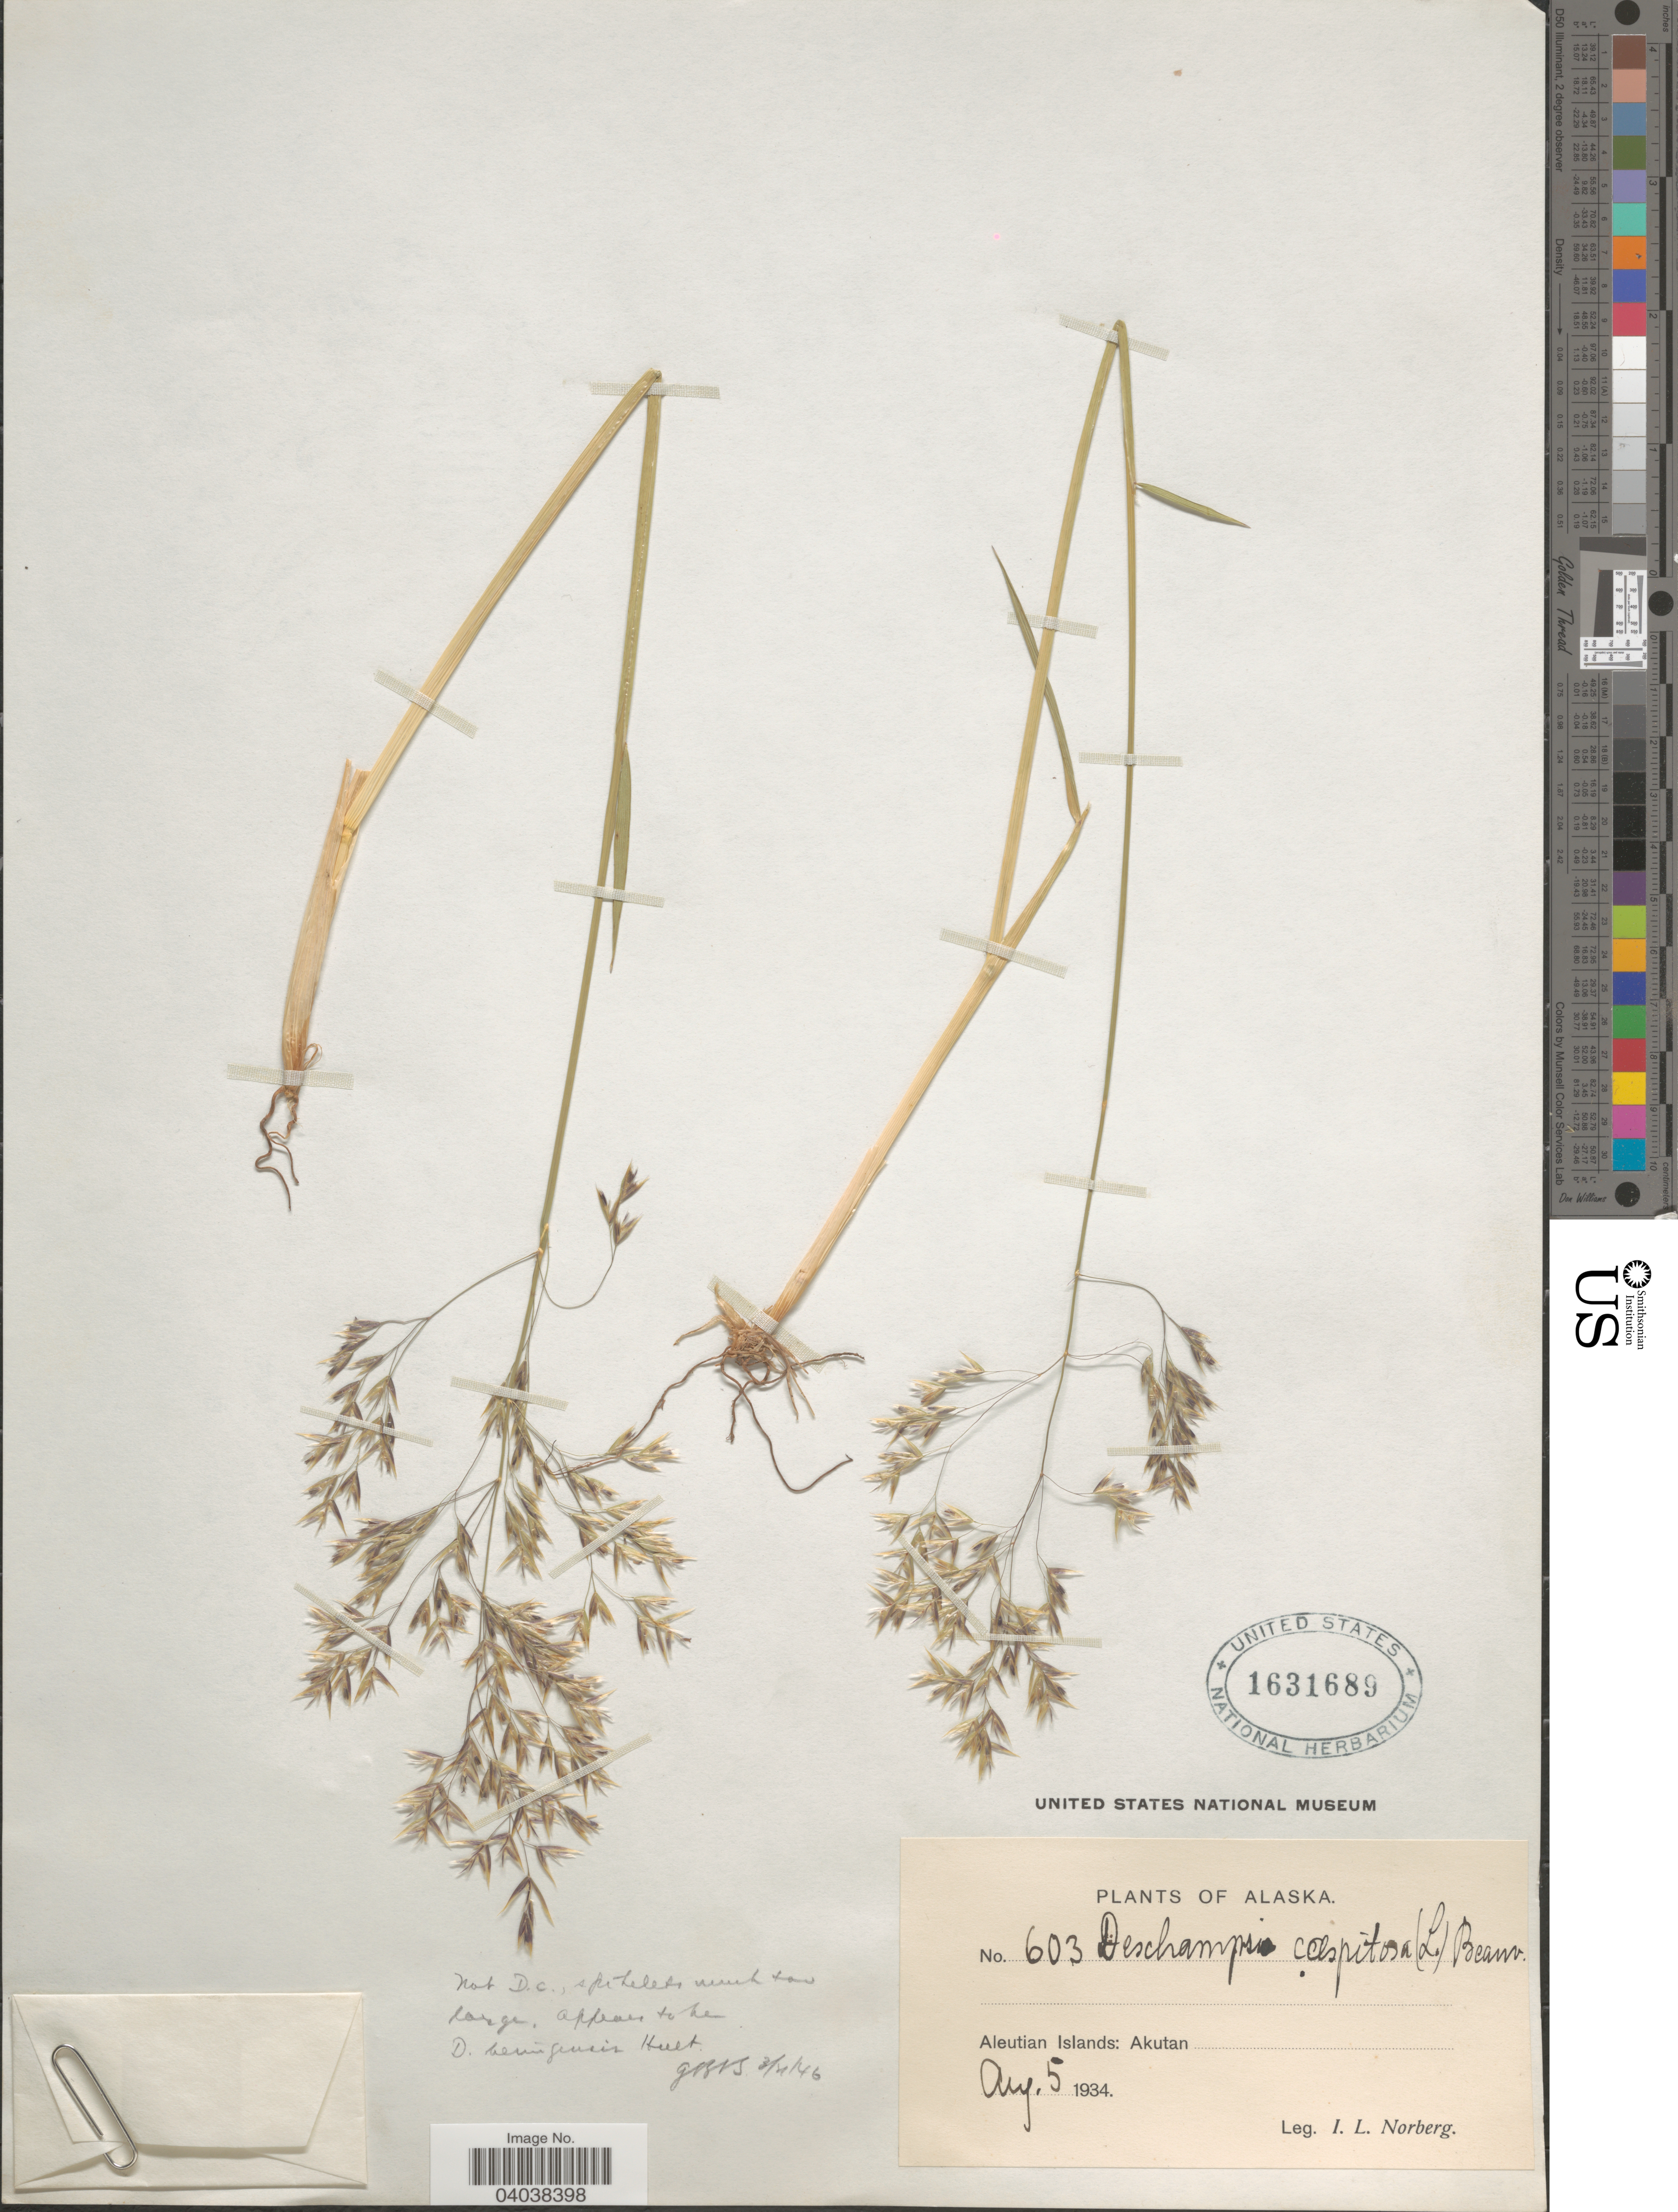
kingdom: Plantae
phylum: Tracheophyta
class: Liliopsida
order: Poales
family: Poaceae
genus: Deschampsia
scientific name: Deschampsia cespitosa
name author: (L.) P. Beauv.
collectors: I. Norberg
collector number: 603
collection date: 1934-08-05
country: United States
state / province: Alaska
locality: Aleutian Islands: Akutan.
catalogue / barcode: US 1631689